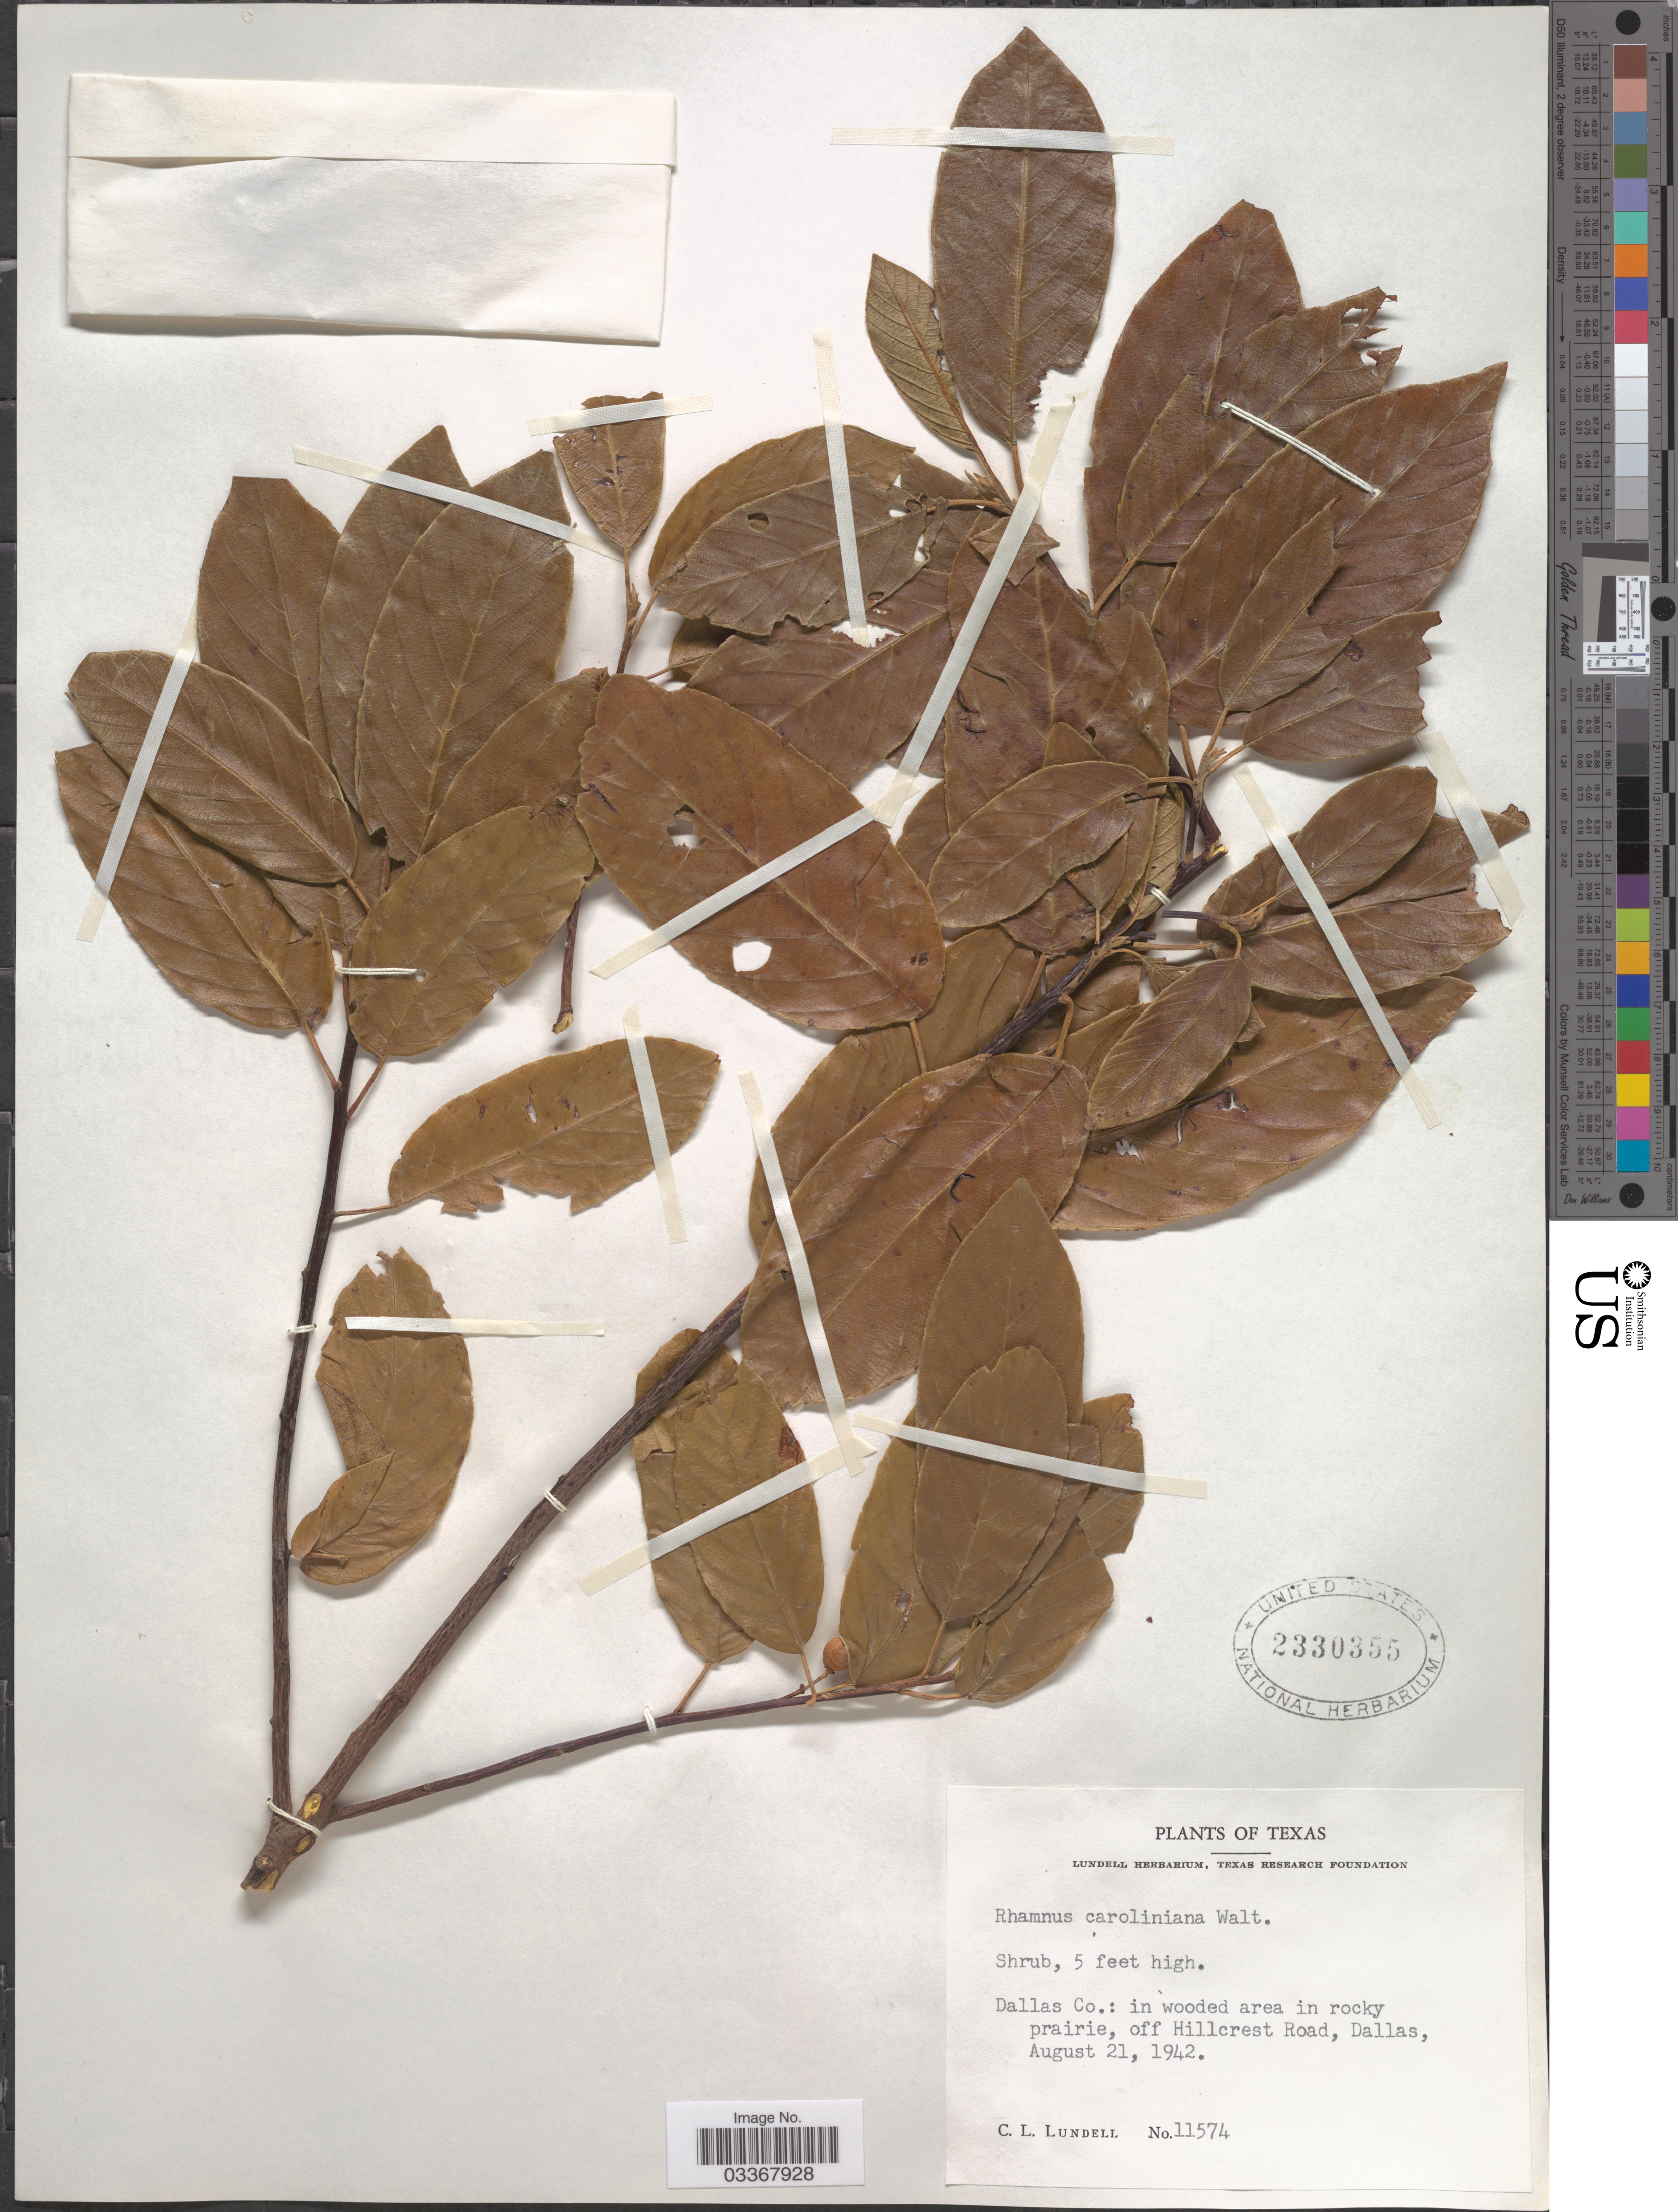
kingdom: Plantae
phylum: Tracheophyta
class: Magnoliopsida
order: Rosales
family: Rhamnaceae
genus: Frangula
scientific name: Frangula caroliniana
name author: (Walter) A. Gray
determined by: Strong, Mark T., (BOT), Smithsonian Institution - National Museum of Natural History (UNITED STATES)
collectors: C. L. Lundell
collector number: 11574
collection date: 1942-08-21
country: United States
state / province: Texas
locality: Dallas Co.: in wooded area in rocky prairie, off Hillcrest Road.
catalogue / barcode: US 2330355